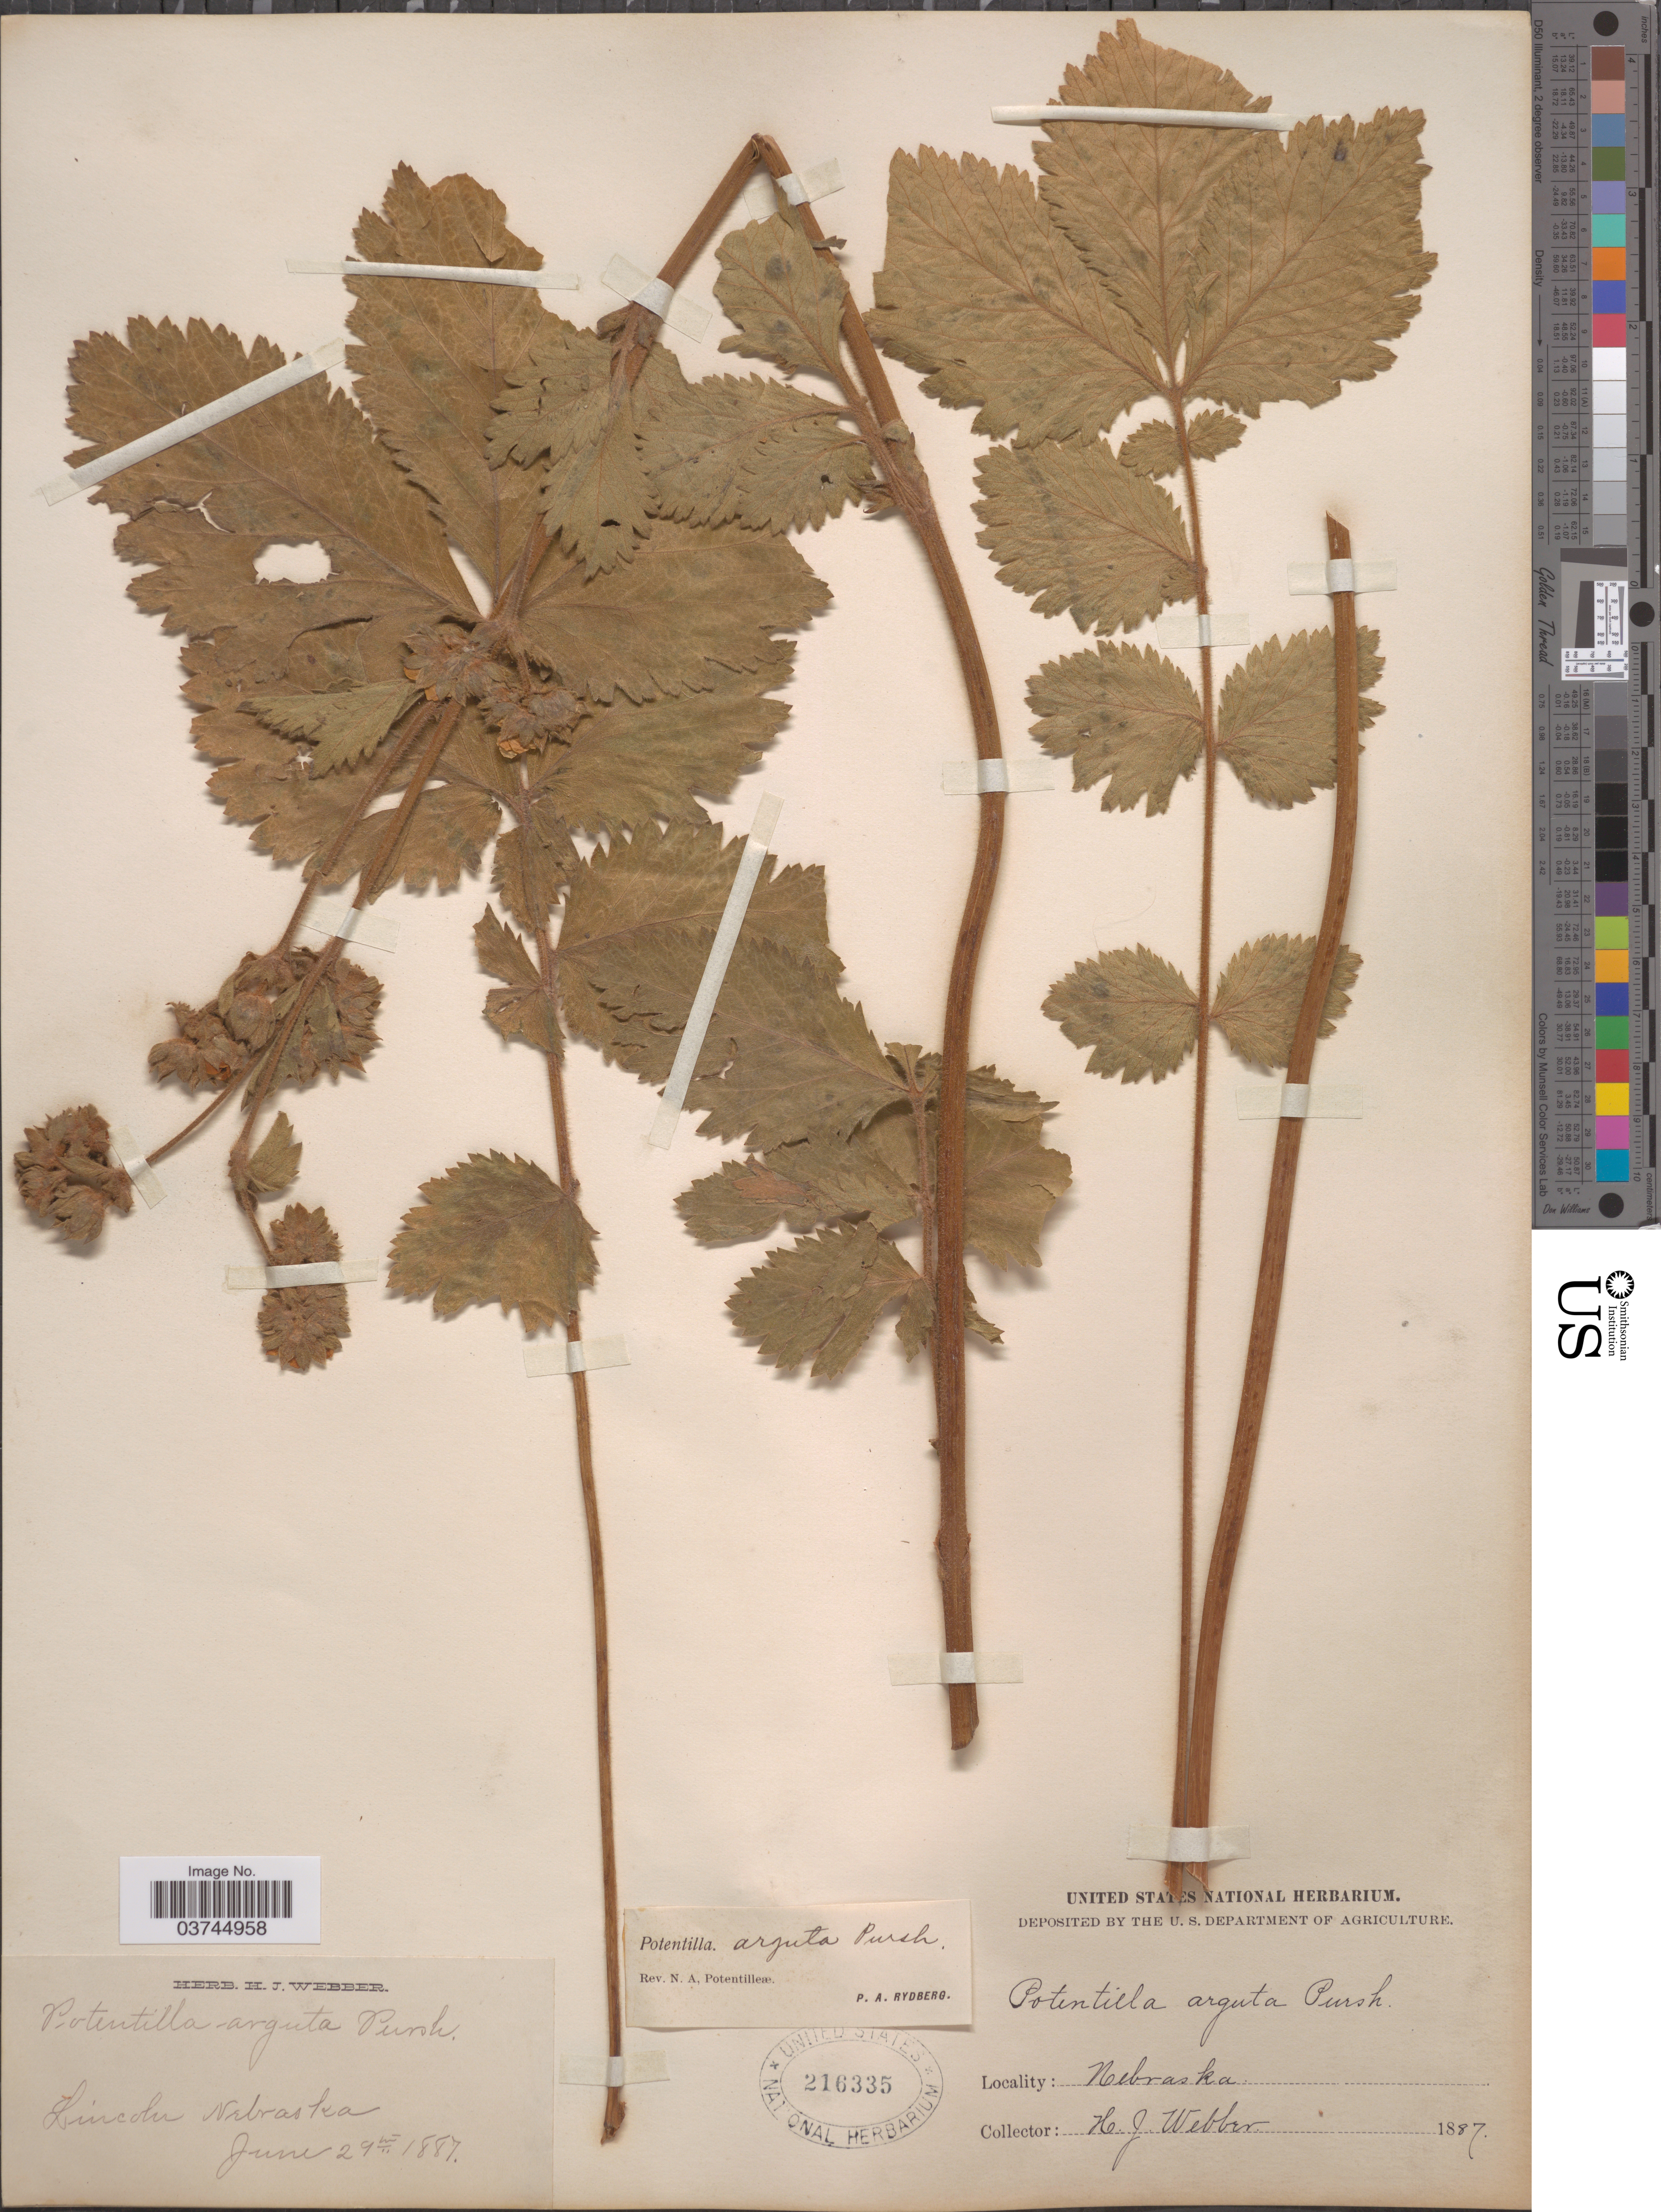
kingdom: Plantae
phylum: Tracheophyta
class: Magnoliopsida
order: Rosales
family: Rosaceae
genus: Drymocallis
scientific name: Drymocallis arguta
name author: (Pursh) Rydb.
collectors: H. Webber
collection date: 1887-06-29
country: United States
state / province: Nebraska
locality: Lincoln.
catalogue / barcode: US 216335